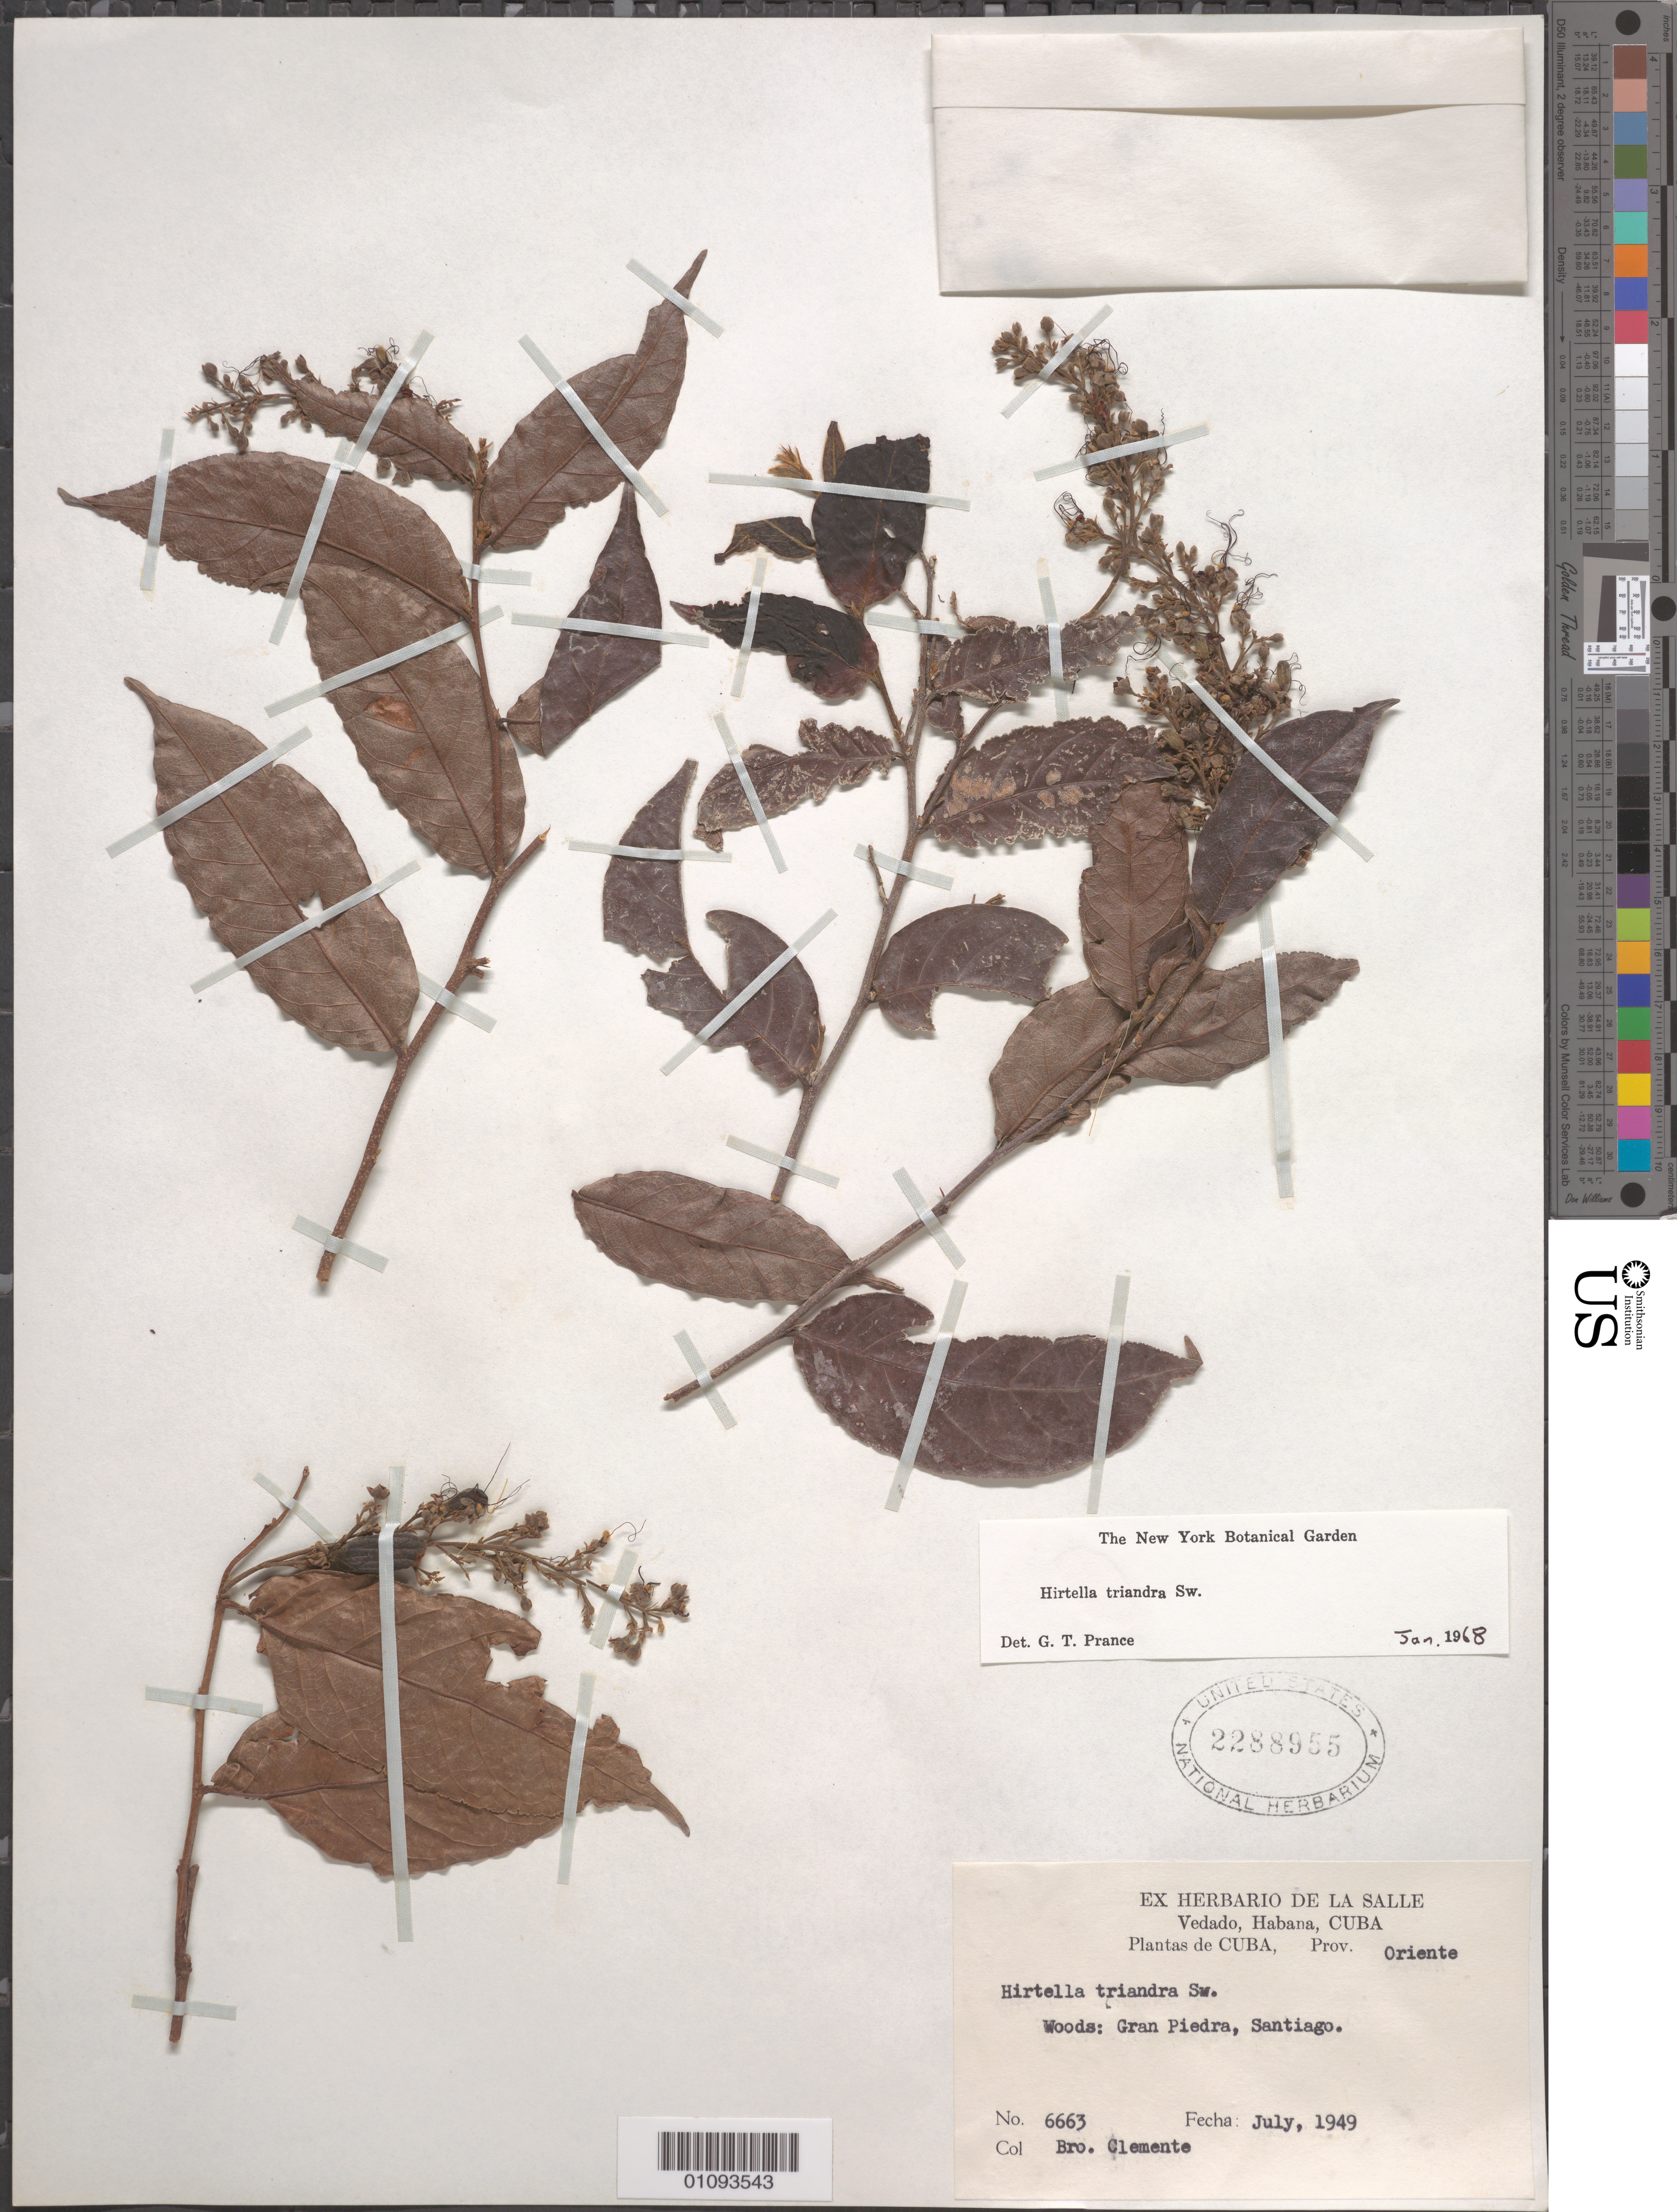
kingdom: Plantae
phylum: Tracheophyta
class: Magnoliopsida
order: Malpighiales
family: Chrysobalanaceae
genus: Hirtella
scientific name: Hirtella triandra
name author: Sw.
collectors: Bro. Clemente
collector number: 6663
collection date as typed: Jul 1949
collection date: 1949-07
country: Cuba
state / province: Santiago de Cuba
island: Cuba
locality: Woods: Gran Piedra, Santiago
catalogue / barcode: US 2288955